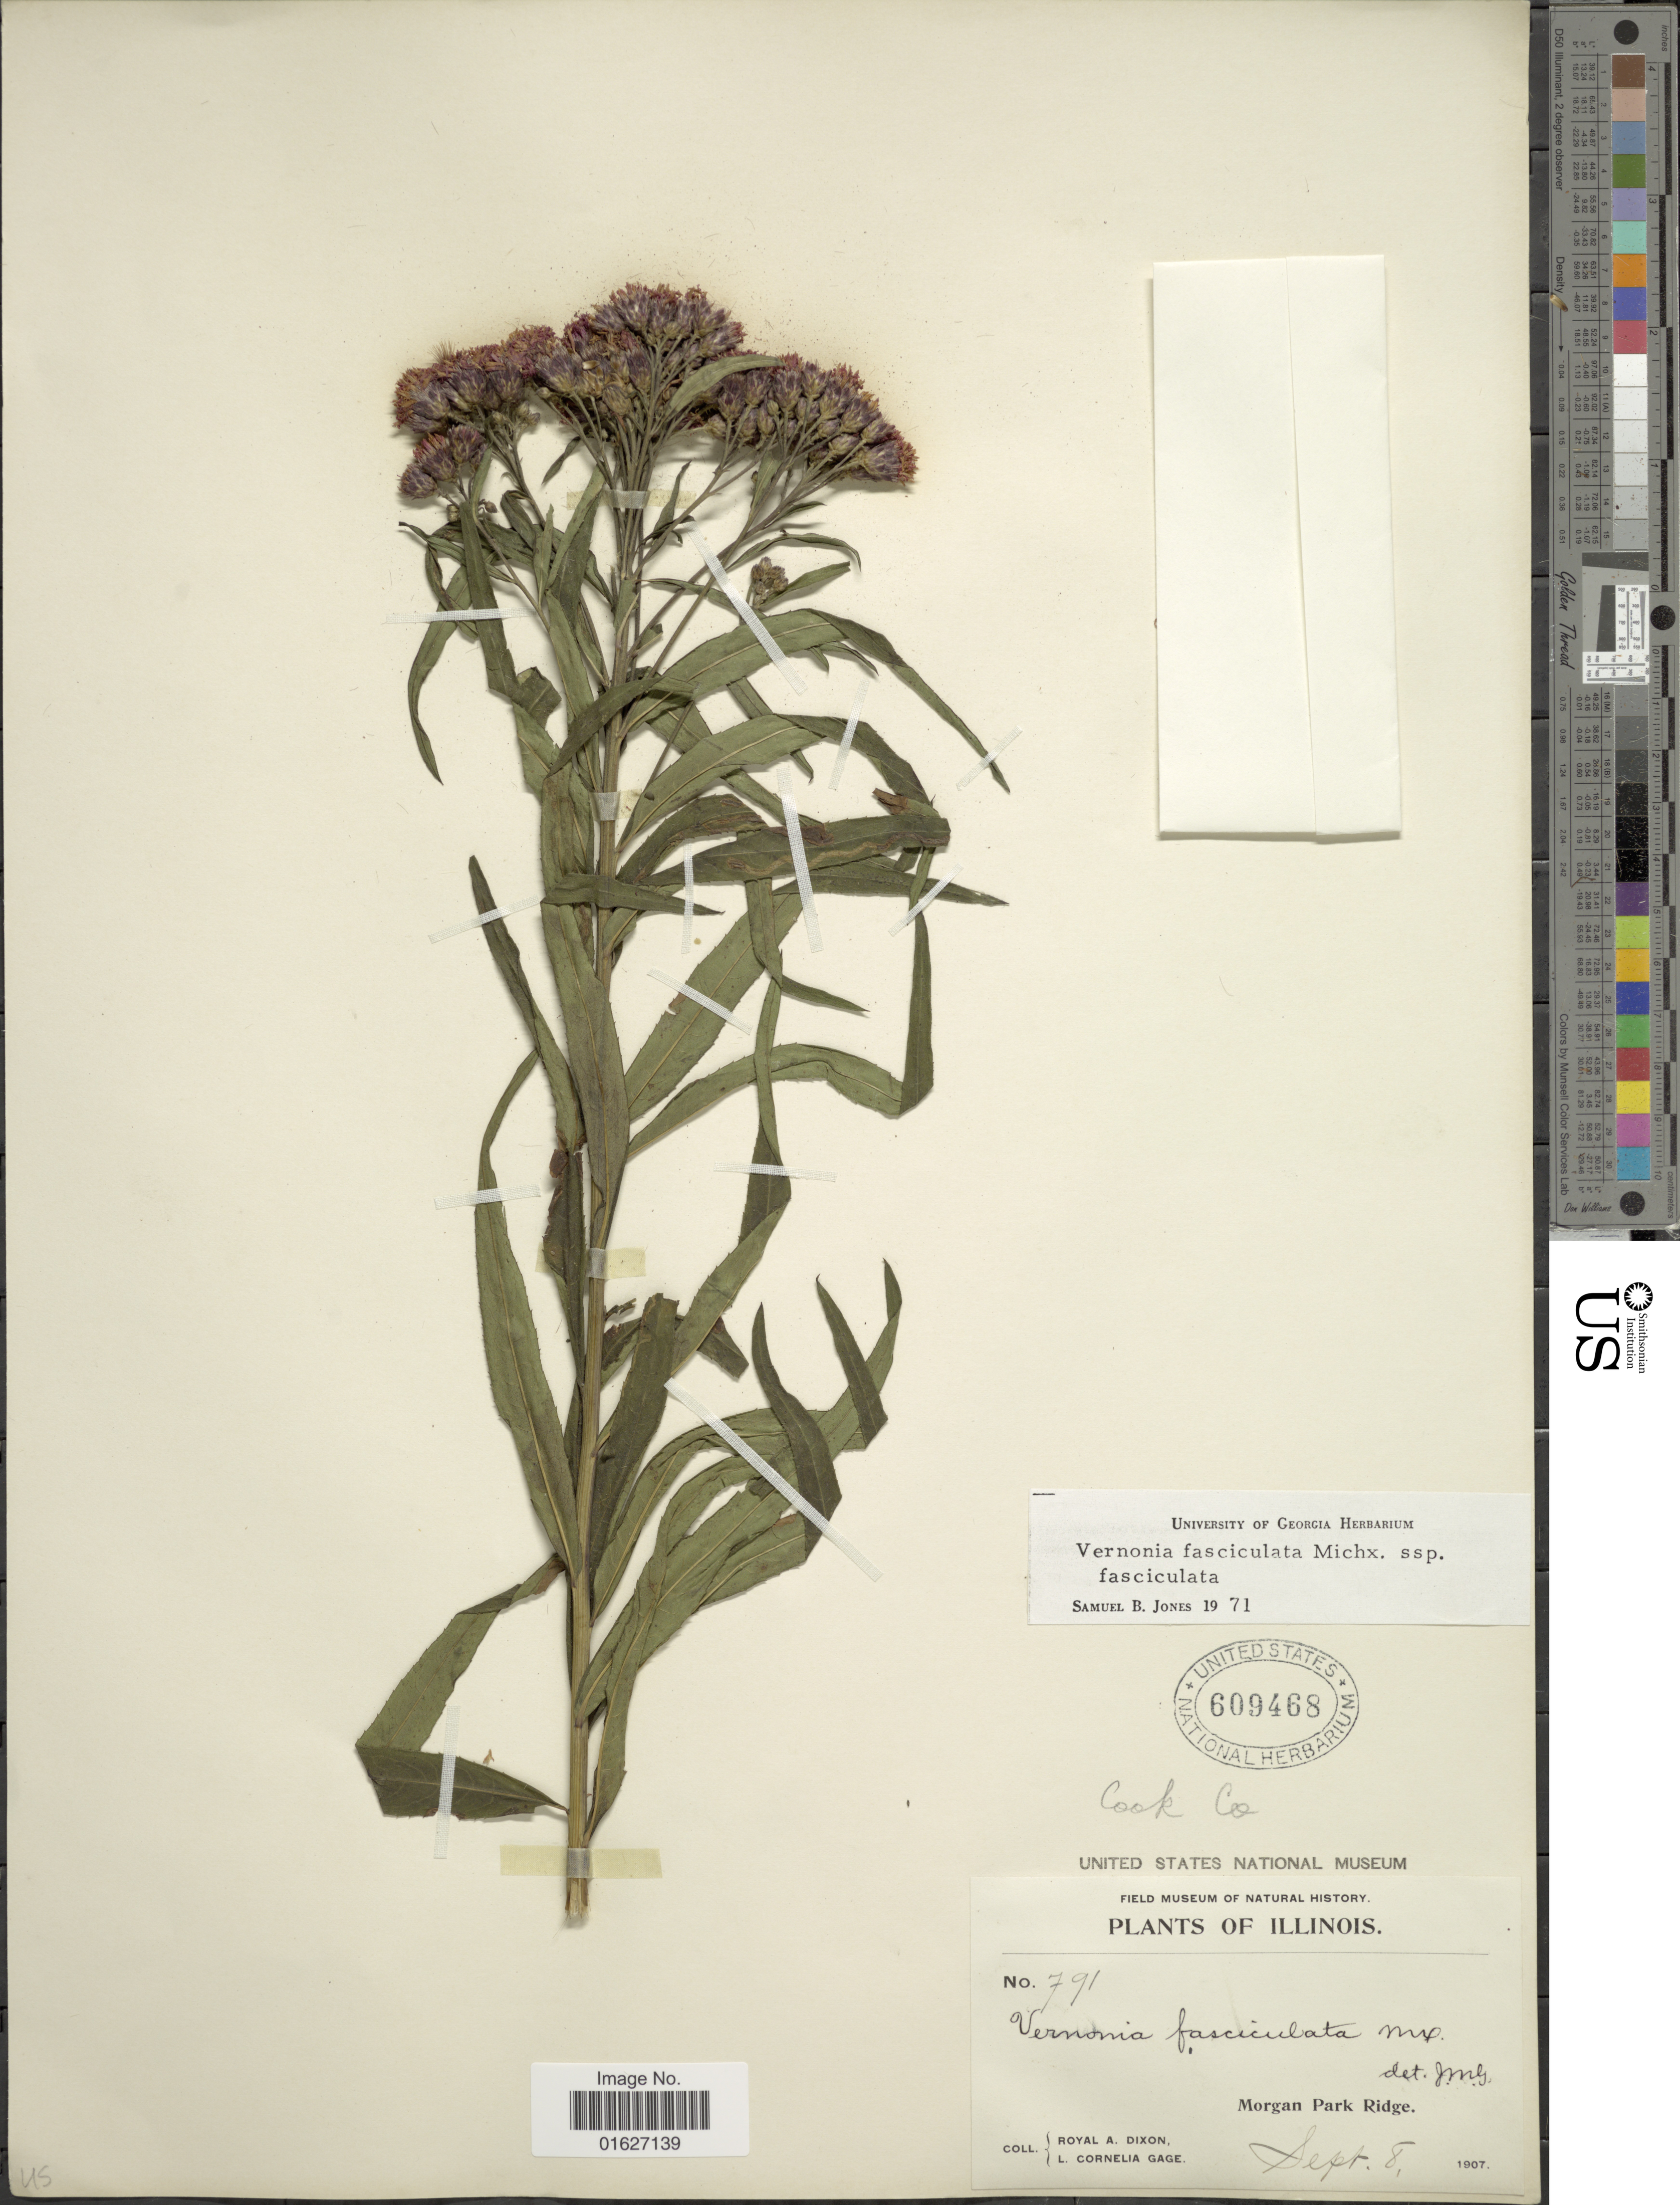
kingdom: Plantae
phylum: Tracheophyta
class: Magnoliopsida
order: Asterales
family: Asteraceae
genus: Vernonia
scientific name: Vernonia fasciculata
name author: Michx.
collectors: R. A. Dixon & L. Gage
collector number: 791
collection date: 1907-09-08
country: United States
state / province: Illinois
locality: Morgan Park Ridge, Cook Co.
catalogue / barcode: US 609468